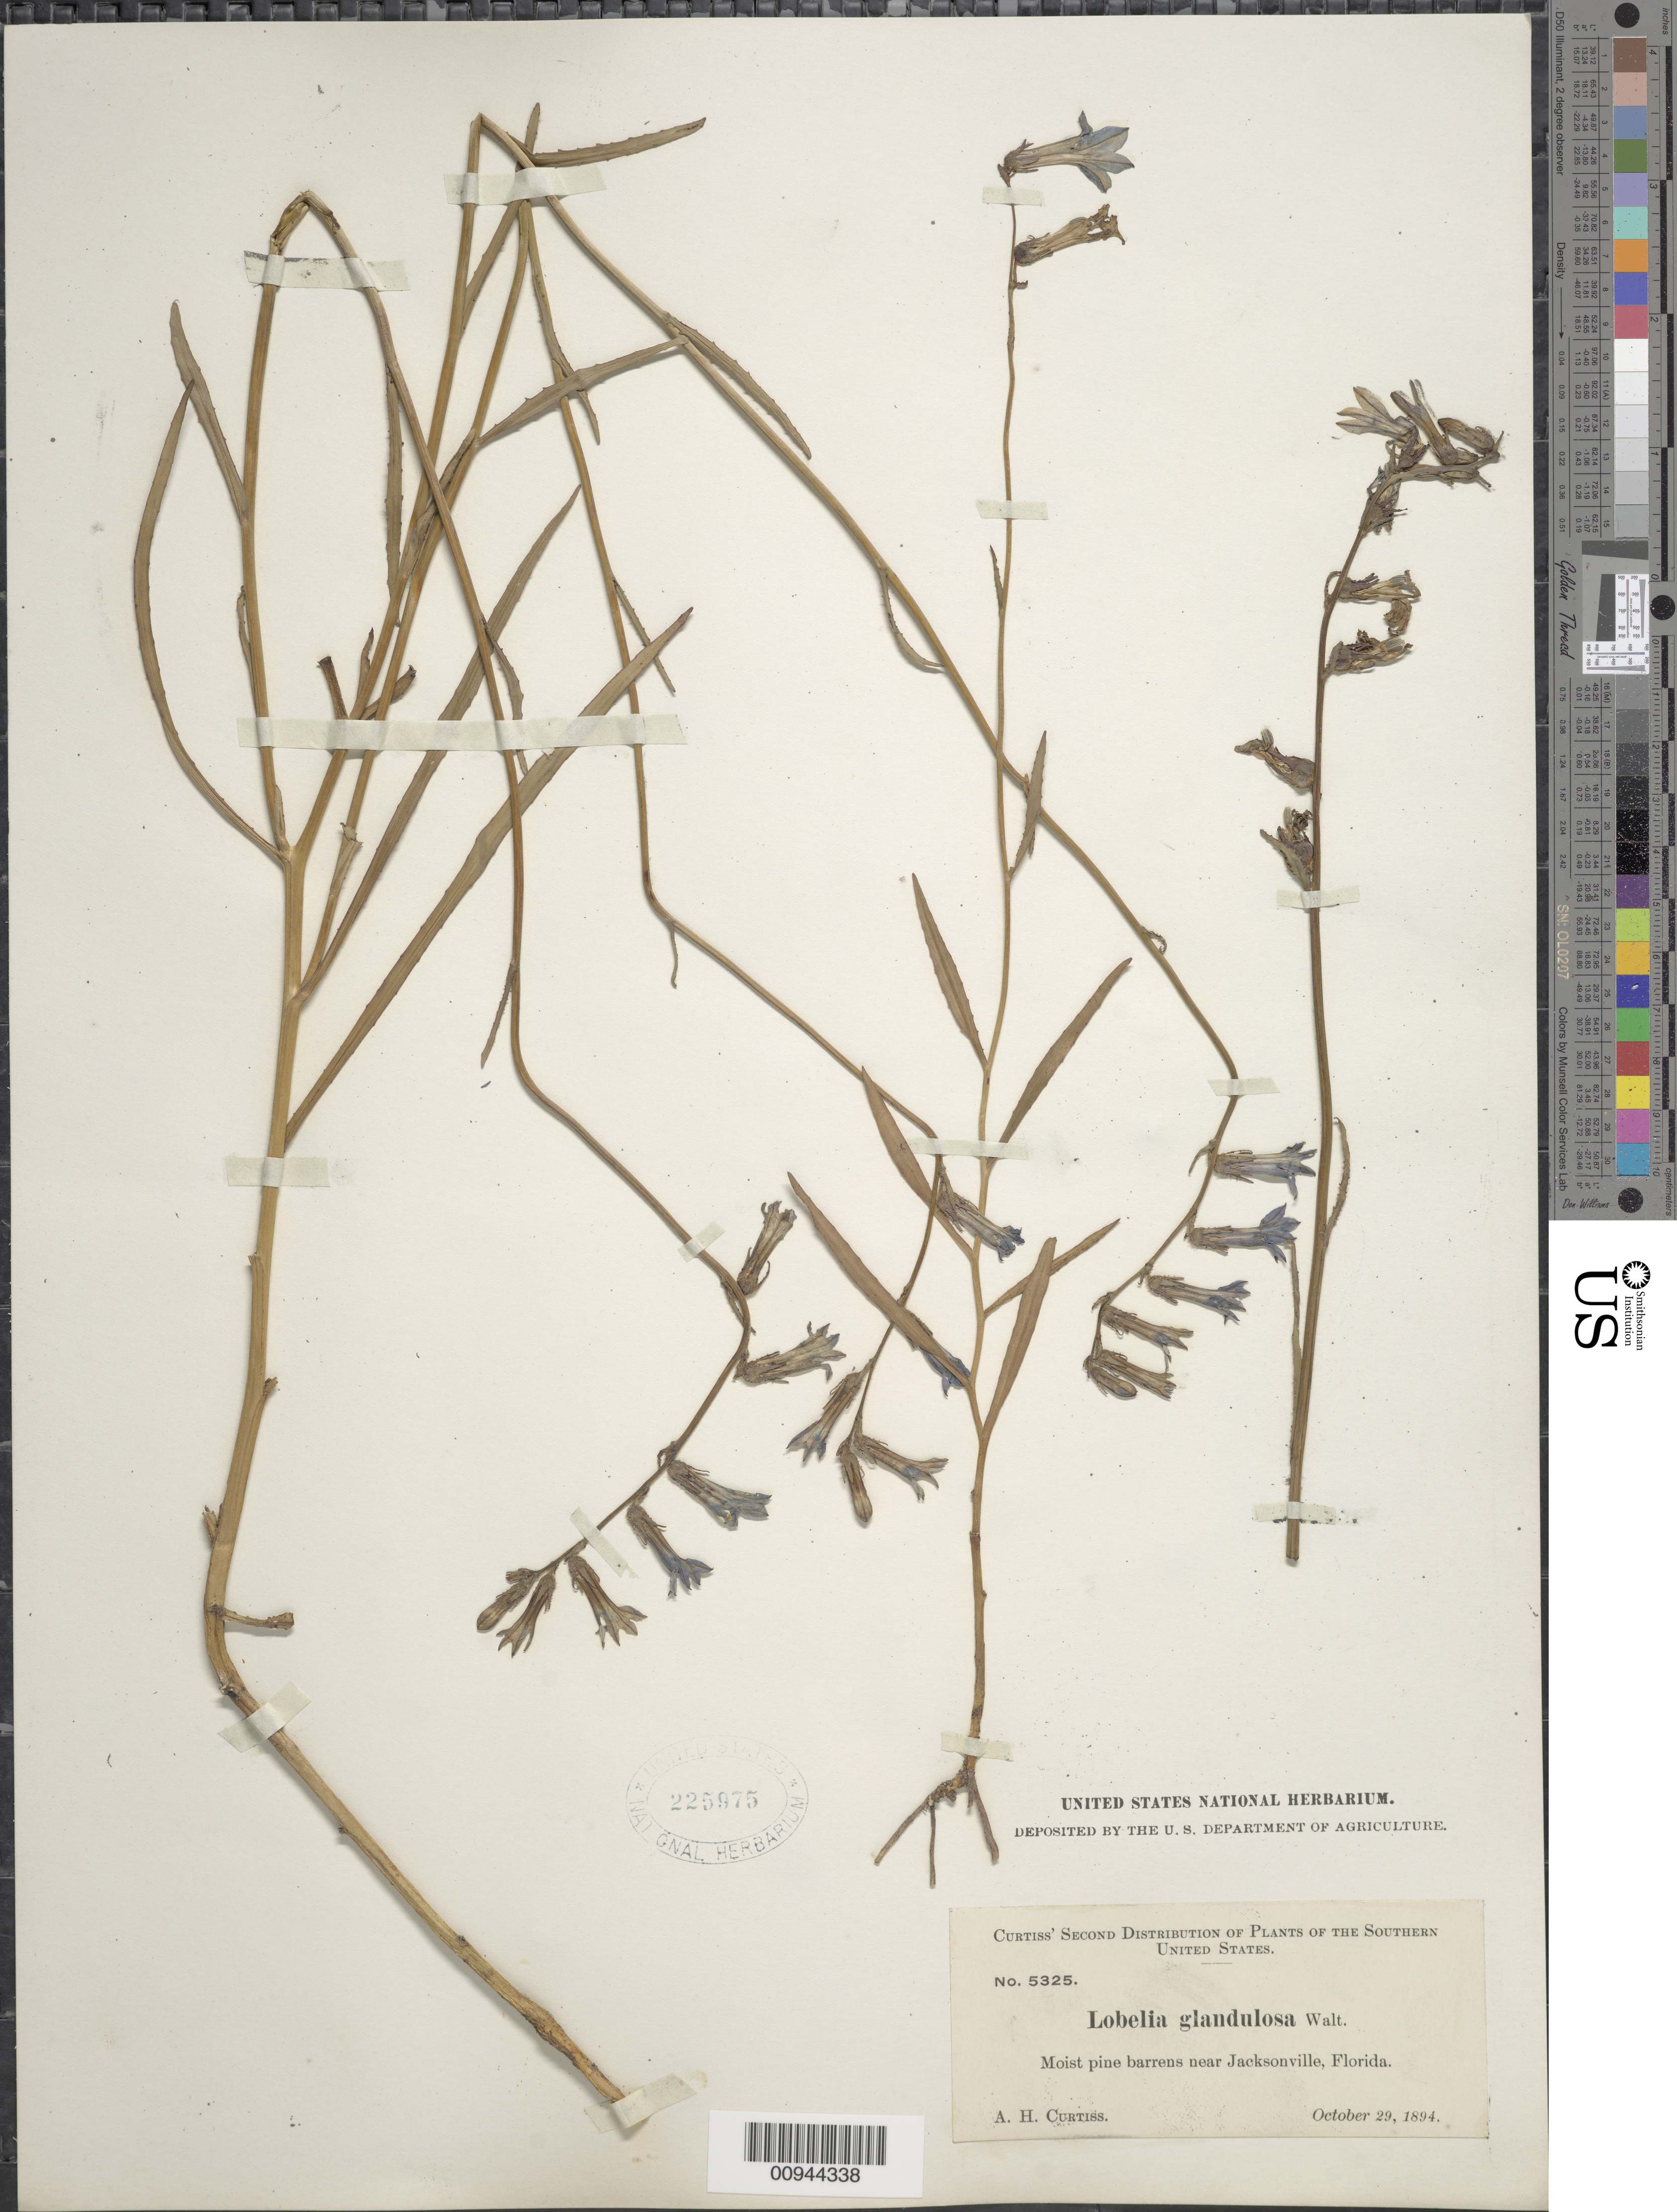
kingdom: Plantae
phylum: Tracheophyta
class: Magnoliopsida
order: Asterales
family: Campanulaceae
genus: Lobelia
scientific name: Lobelia glandulosa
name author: Walter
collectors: A. H. Curtiss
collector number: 5325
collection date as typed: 29 Oct 1894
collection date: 1894-10-29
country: United States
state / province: Florida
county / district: Duval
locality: Jacksonville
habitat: moist pine barrens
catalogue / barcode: US 225975